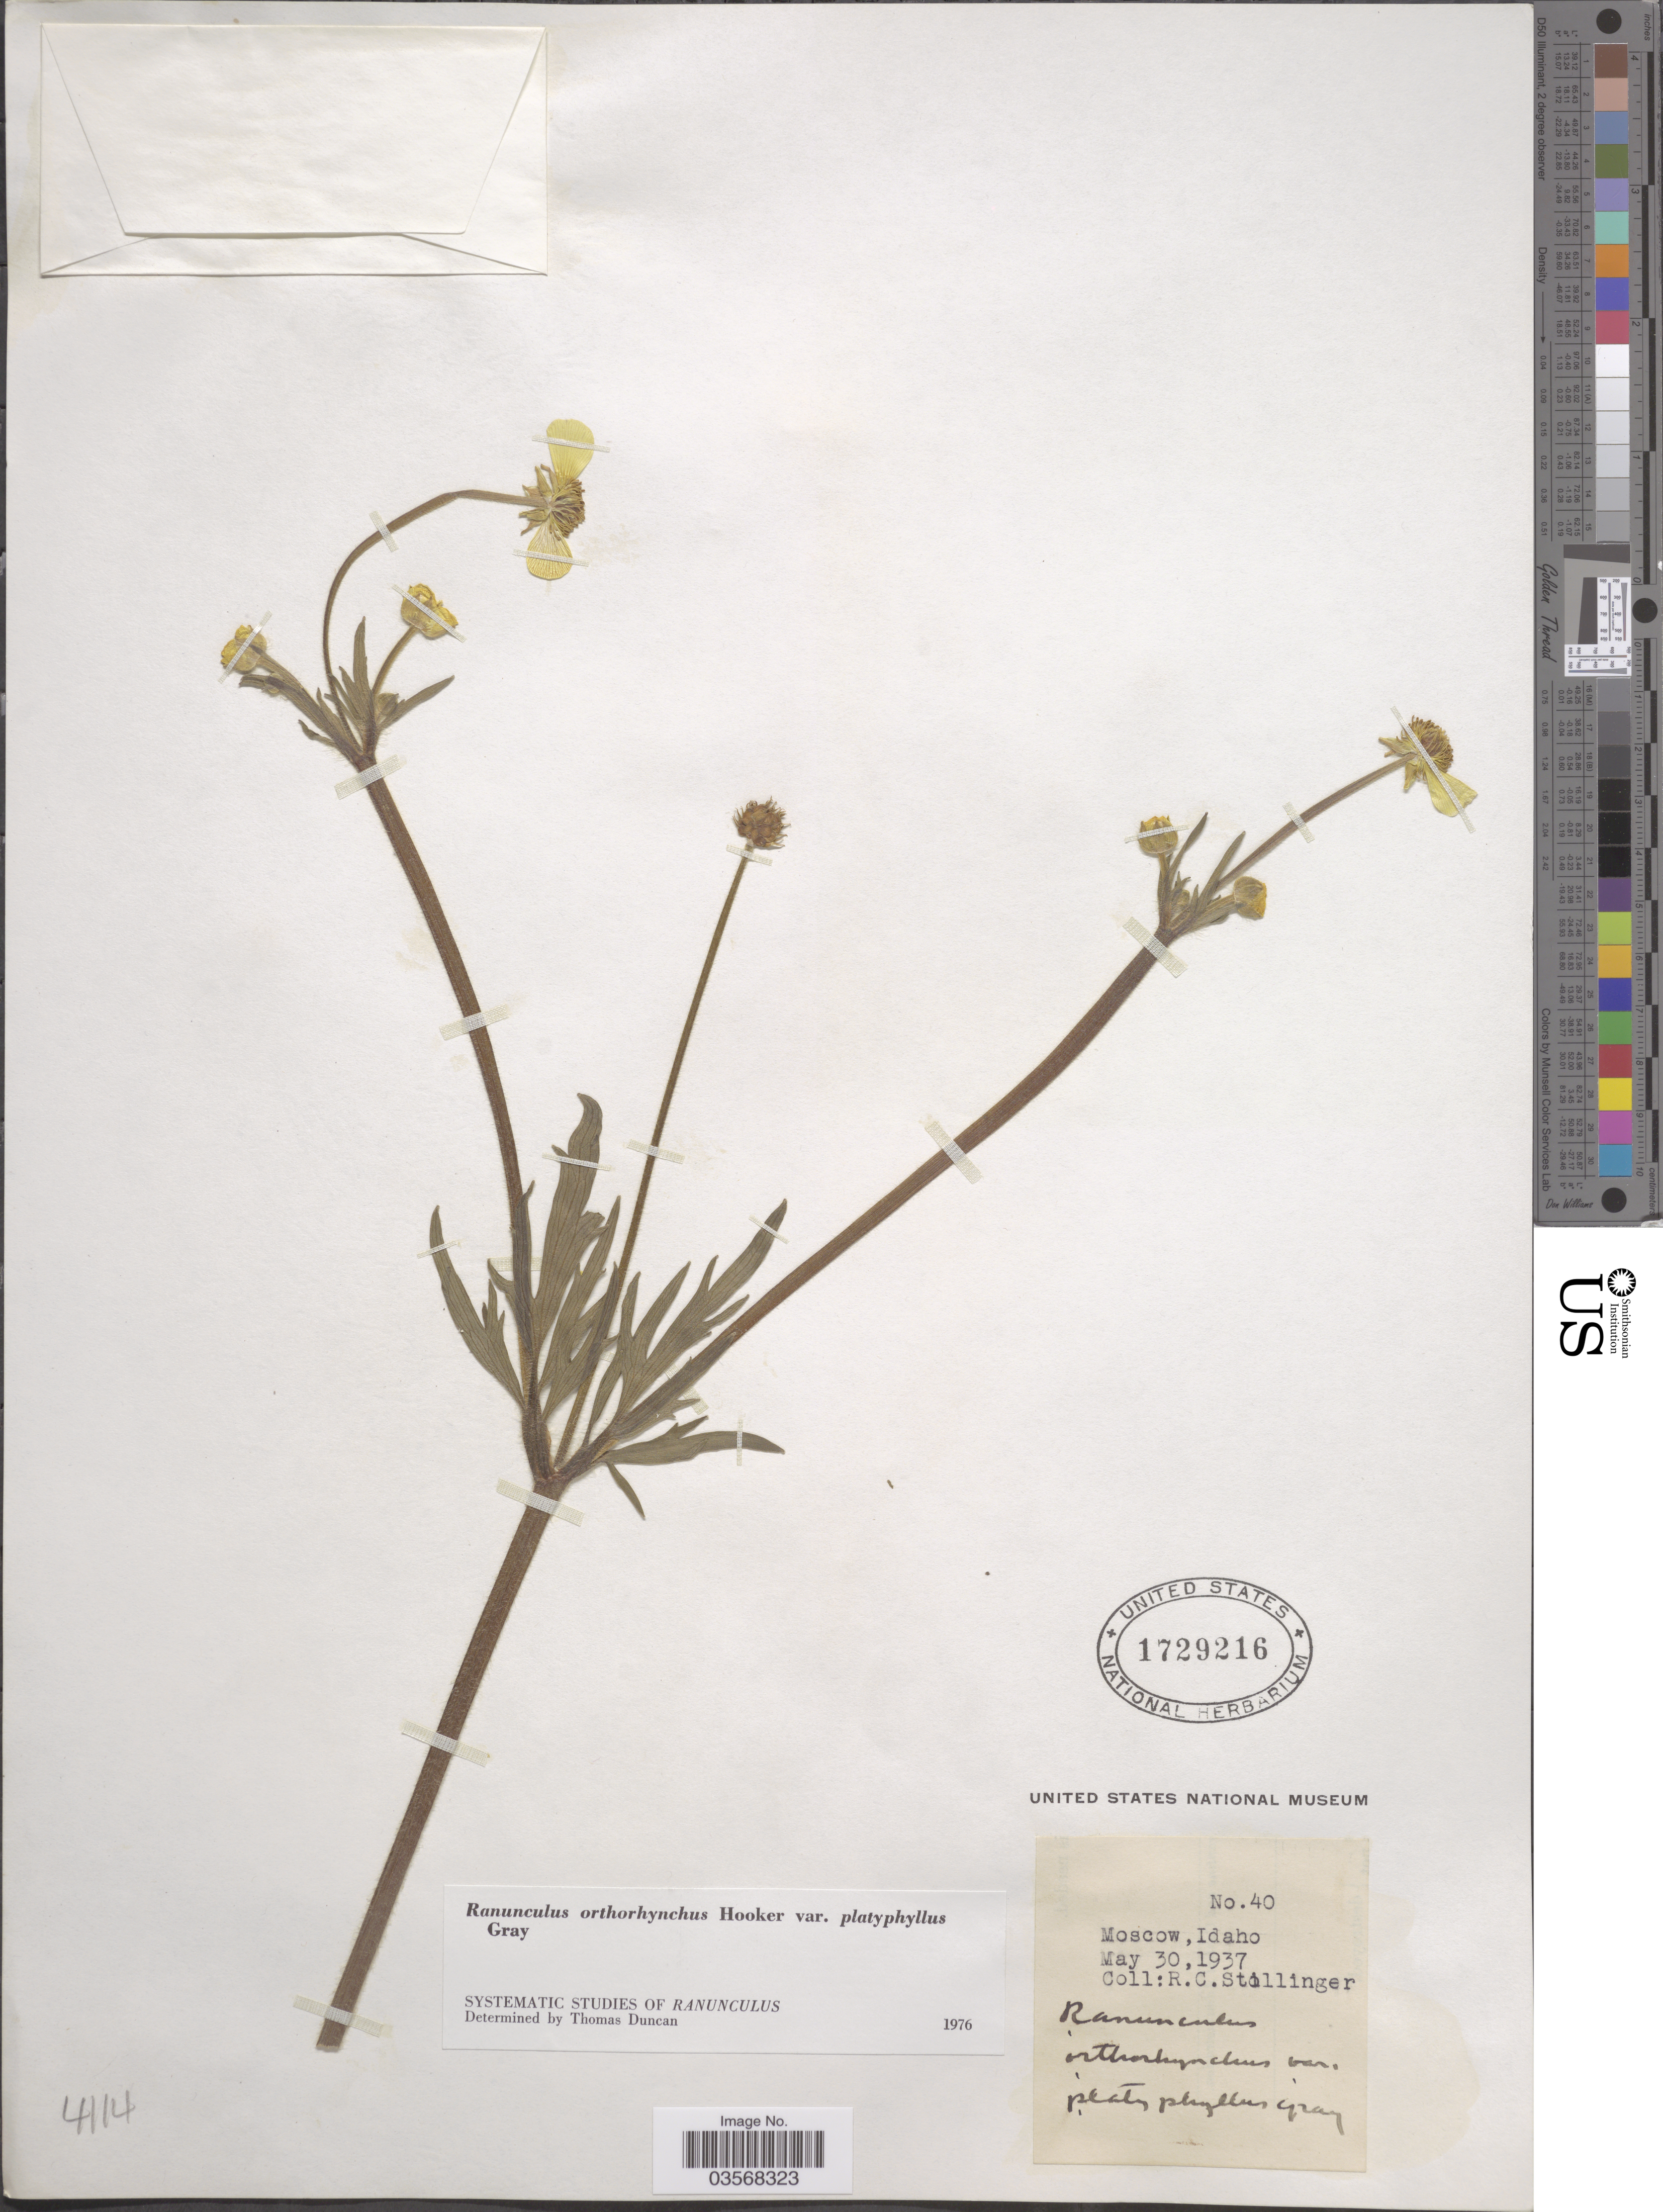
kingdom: Plantae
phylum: Tracheophyta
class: Magnoliopsida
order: Ranunculales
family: Ranunculaceae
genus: Ranunculus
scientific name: Ranunculus orthorhynchus var. platyphyllus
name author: A. Gray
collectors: R. Stillinger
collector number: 40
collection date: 1937-05-30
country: United States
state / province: Idaho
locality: Moscow.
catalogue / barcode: US 1729216